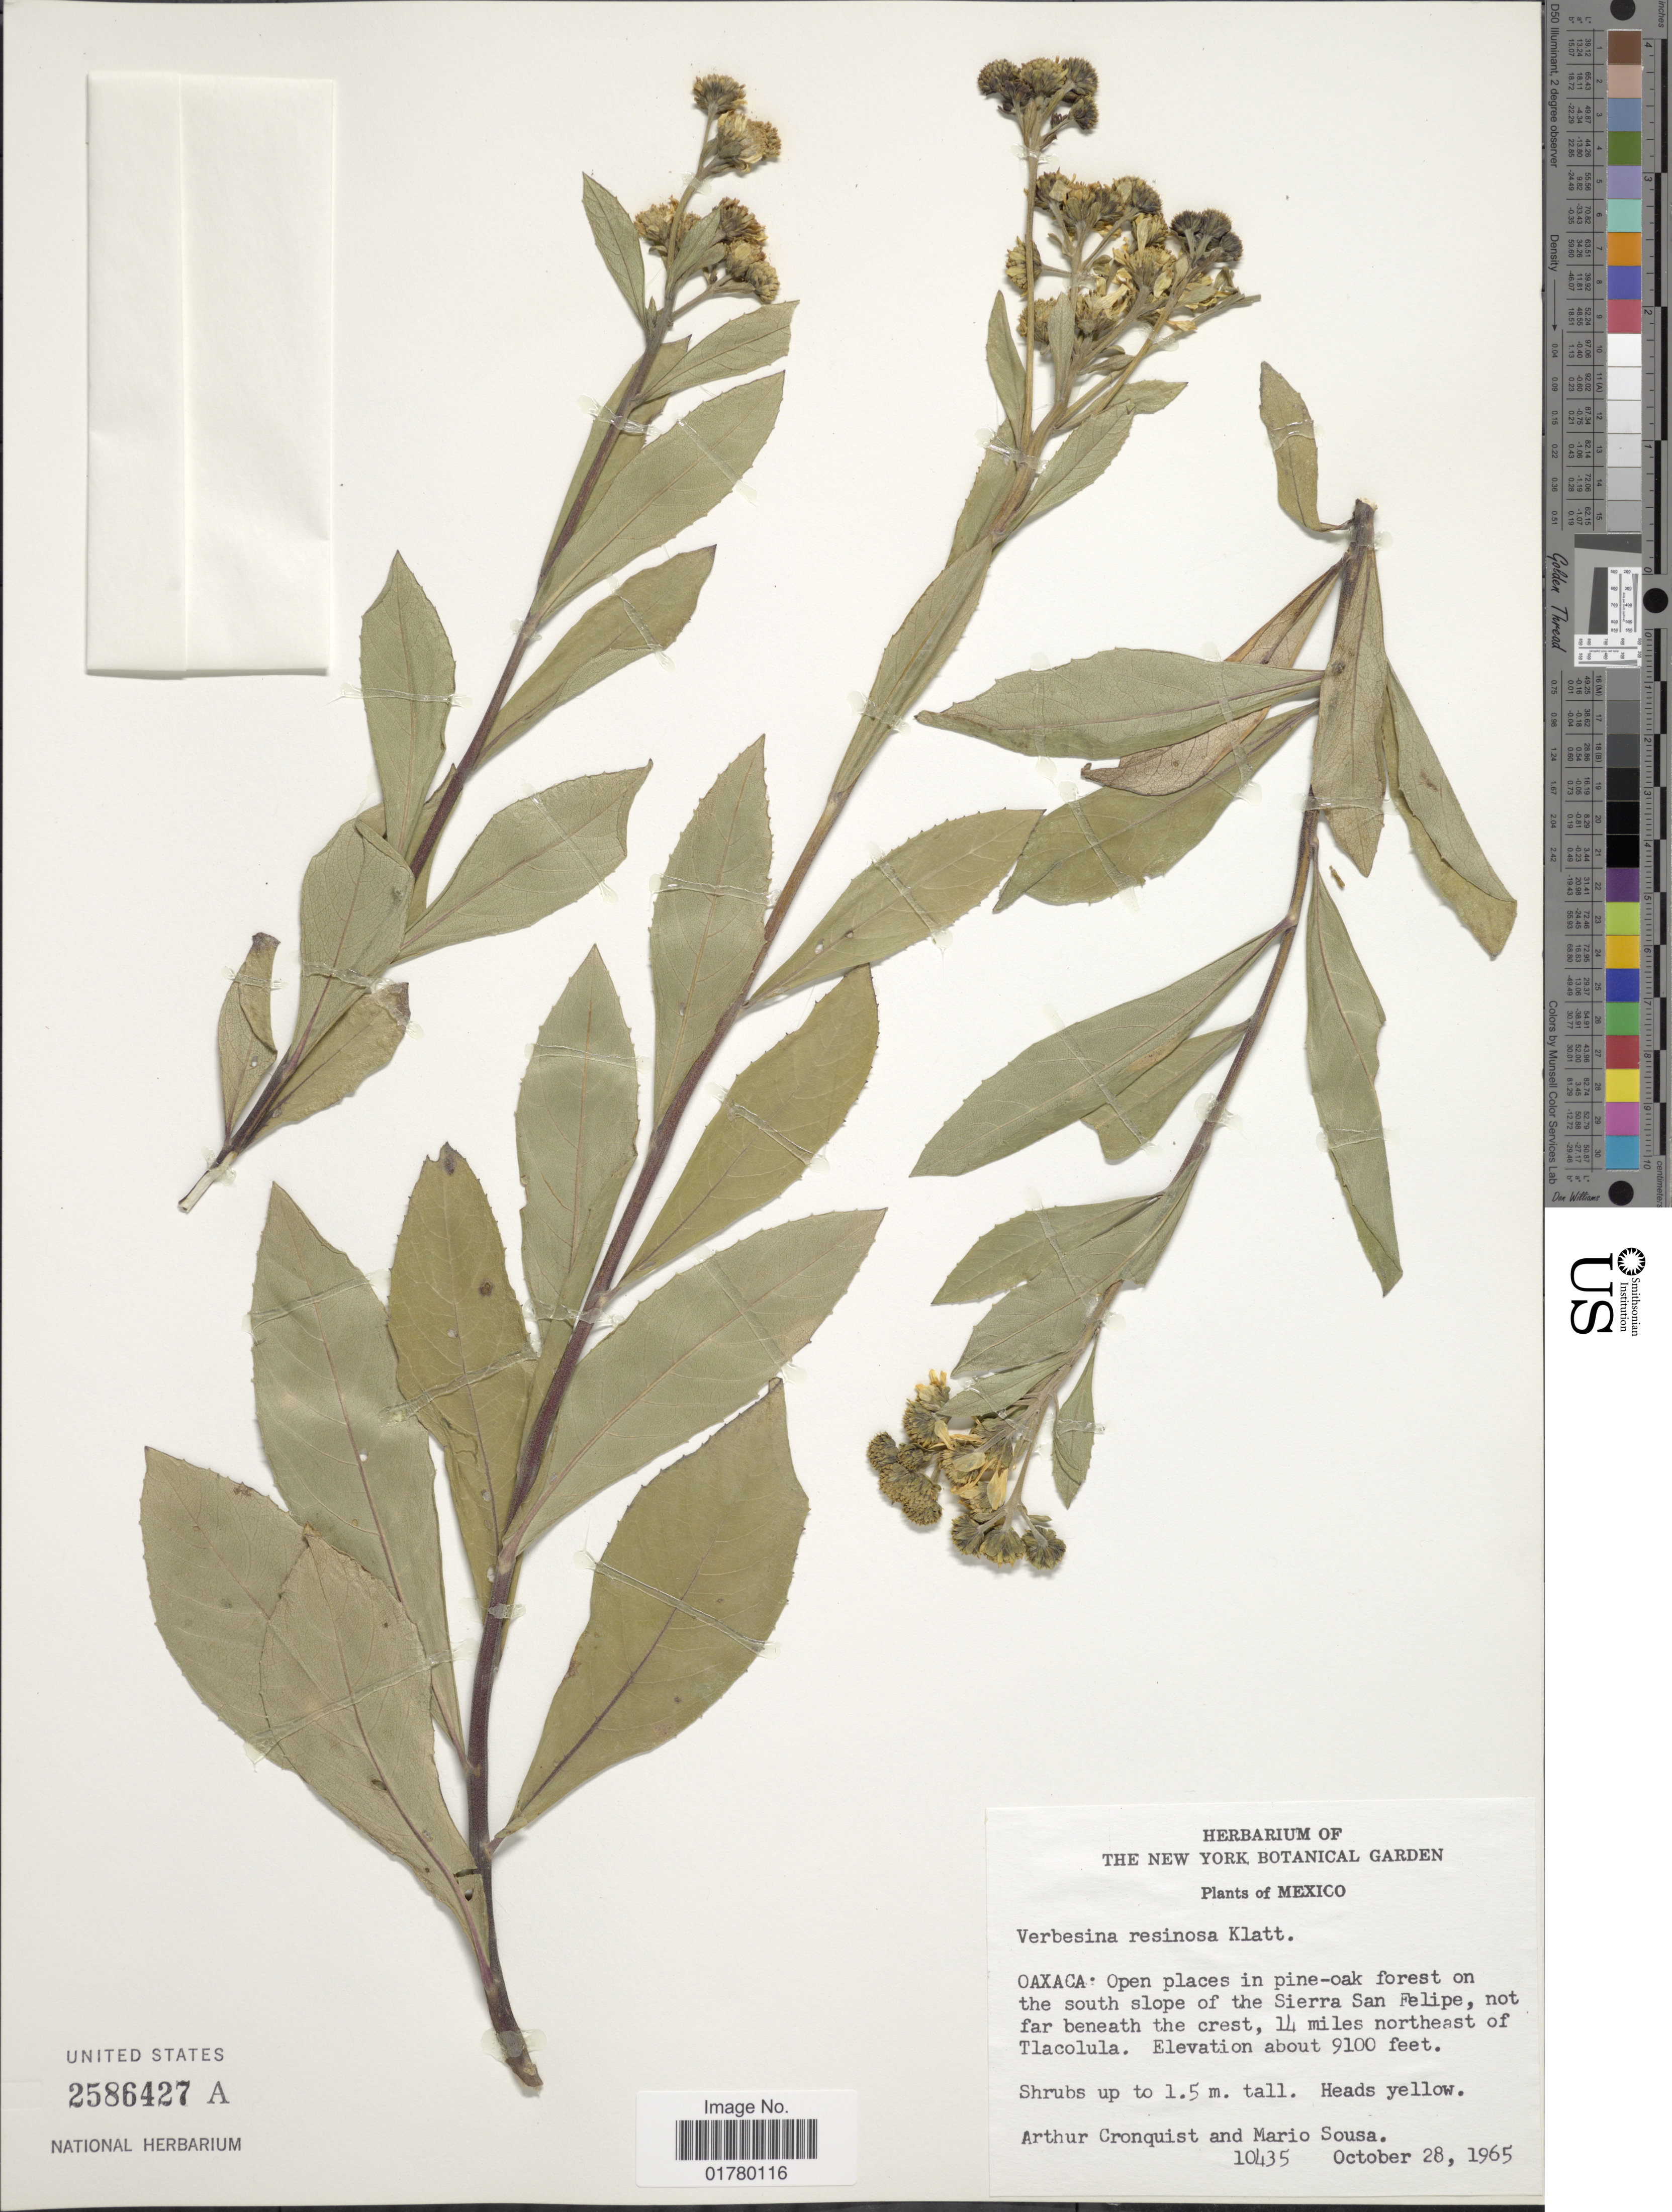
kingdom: Plantae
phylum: Tracheophyta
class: Magnoliopsida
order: Asterales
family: Asteraceae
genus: Verbesina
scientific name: Verbesina resinosa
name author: Klatt & Strother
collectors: A. J. Cronquist & M. Sousa S.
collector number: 10435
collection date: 1965-10-28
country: Mexico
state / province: Oaxaca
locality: Open places in pine-oak forest on the south slope of the Sierra San Felipe, not far beneath the crest, 14 miles northeast of Tlacolula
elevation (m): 2774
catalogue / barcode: US 2586427A